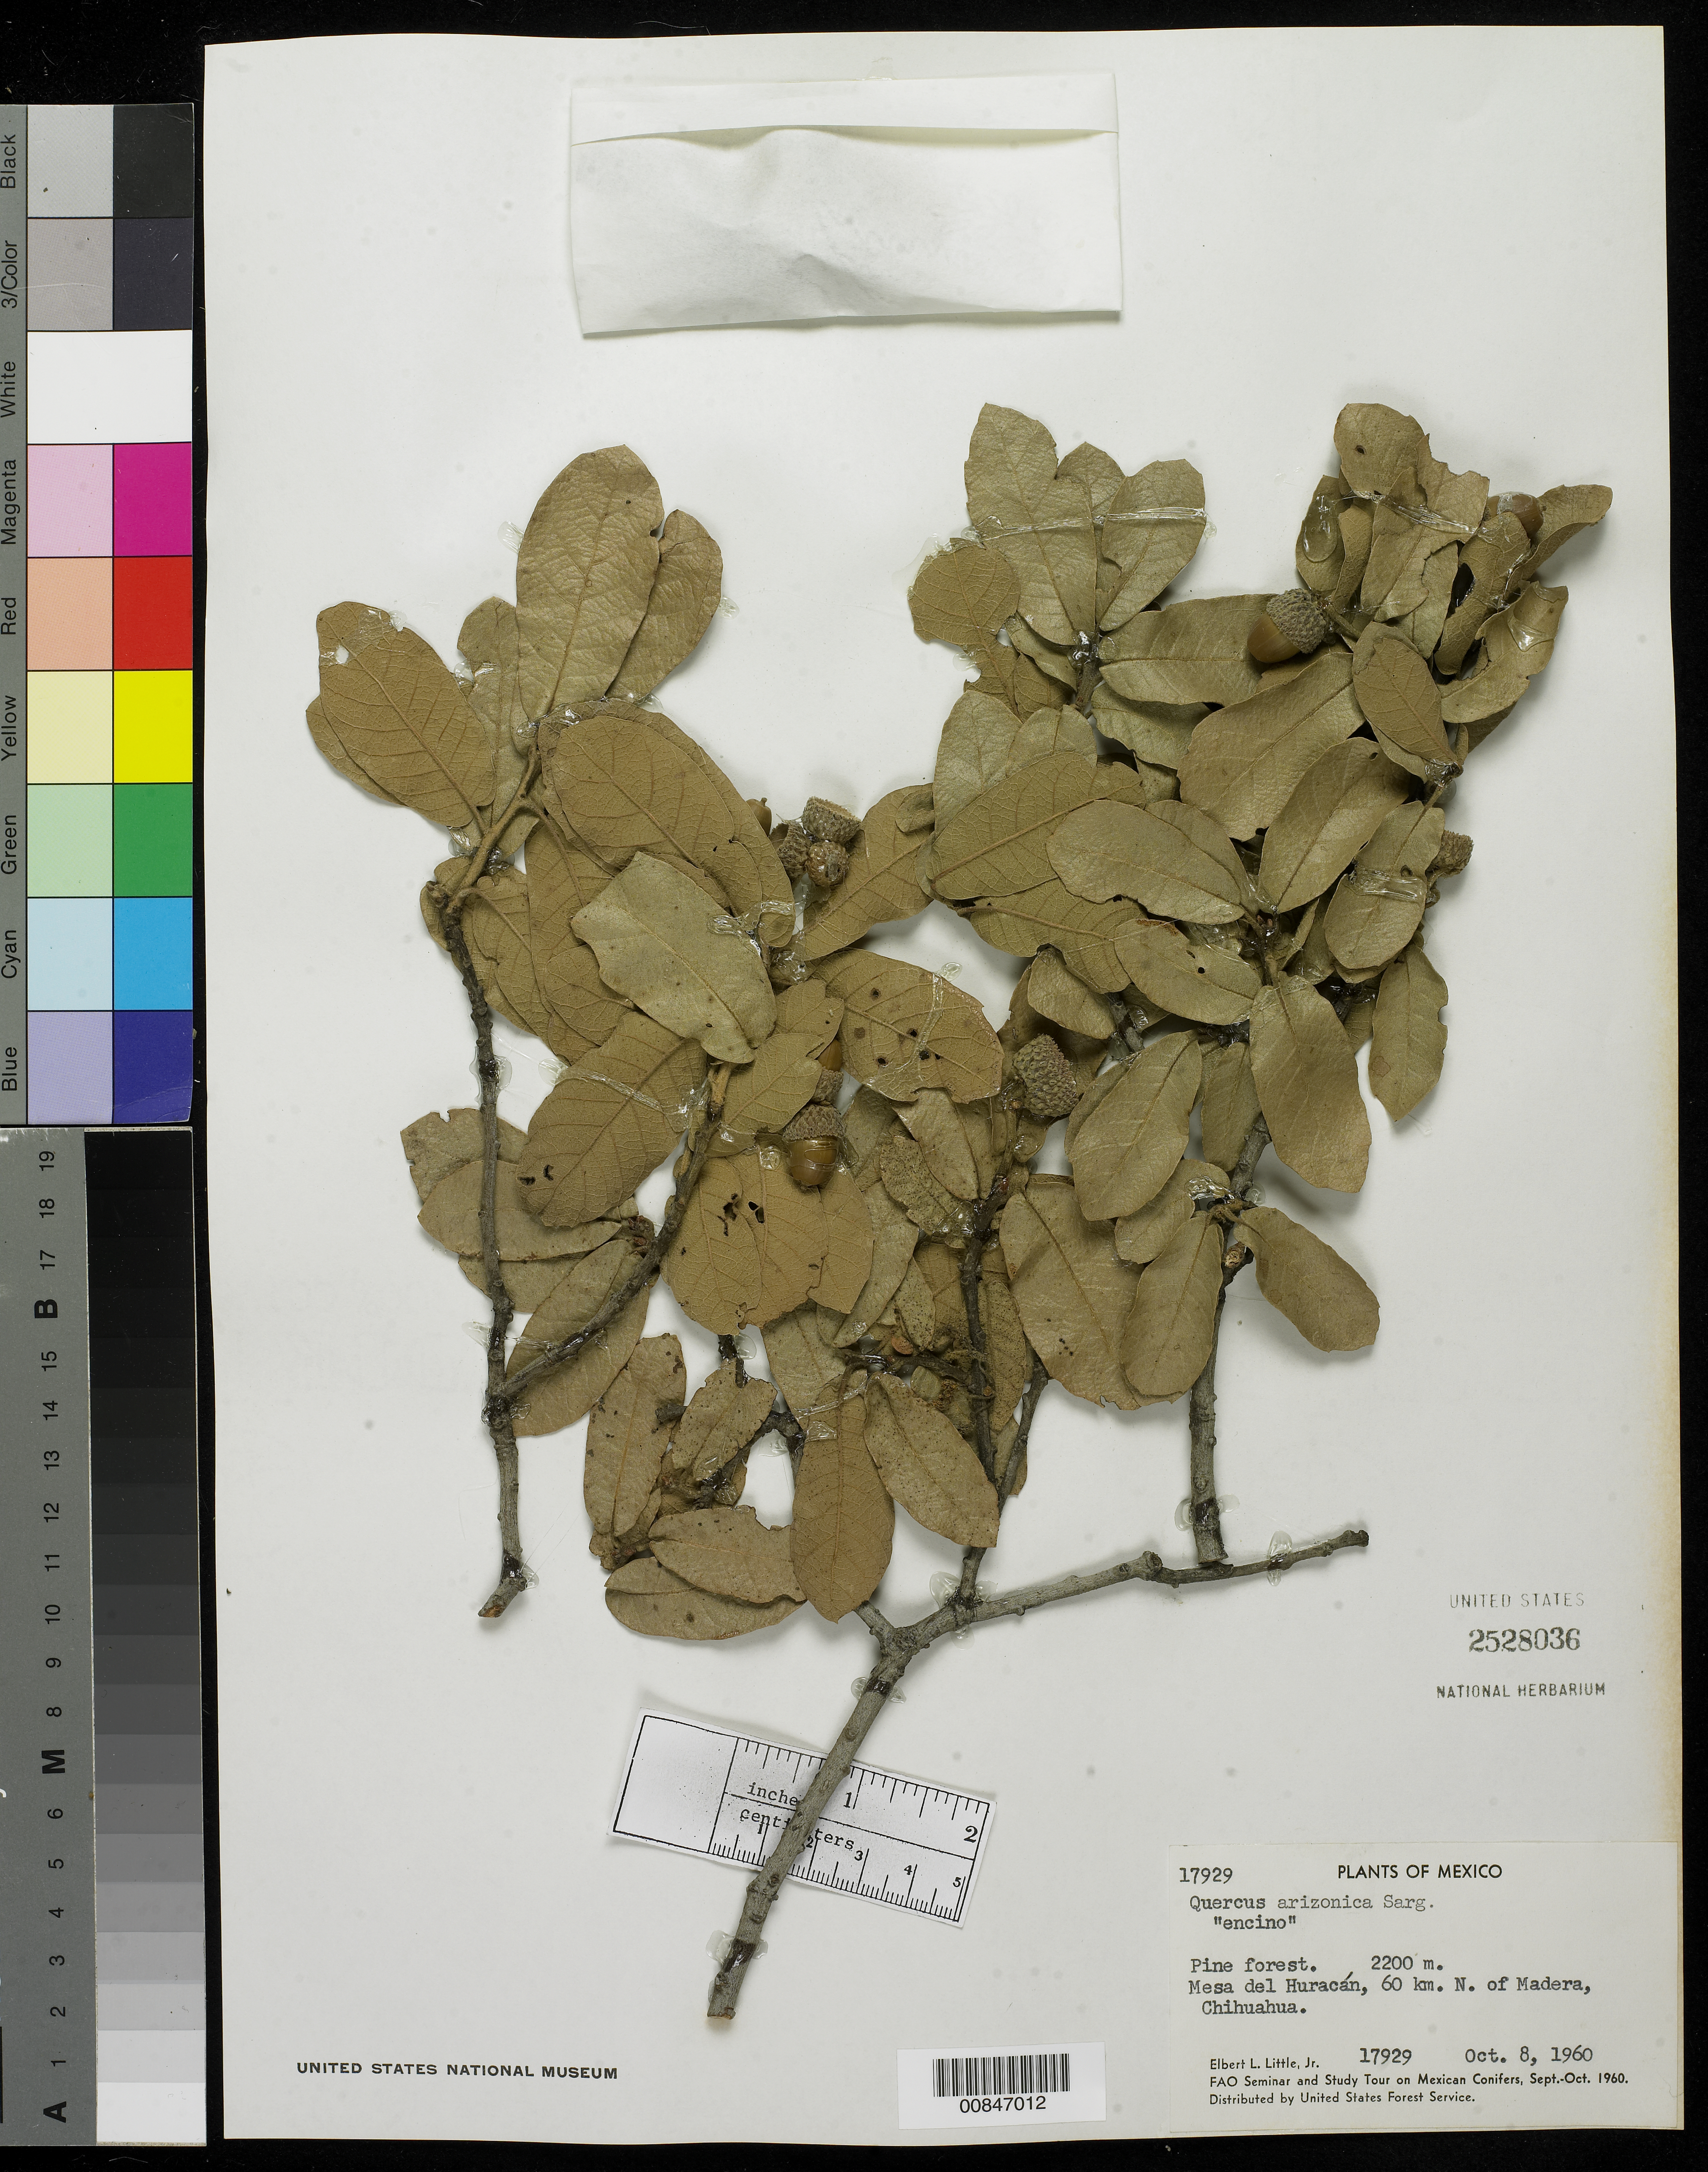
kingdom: Plantae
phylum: Tracheophyta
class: Magnoliopsida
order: Fagales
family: Fagaceae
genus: Quercus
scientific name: Quercus arizonica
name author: Sarg.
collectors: E. L. Little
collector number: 17929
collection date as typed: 08 Oct 1960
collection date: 1960-10-08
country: Mexico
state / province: Chihuahua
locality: Mesa del Huracán, 60 km. N of Madera, Chihuahua.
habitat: Pine forest.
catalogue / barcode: US 2528036